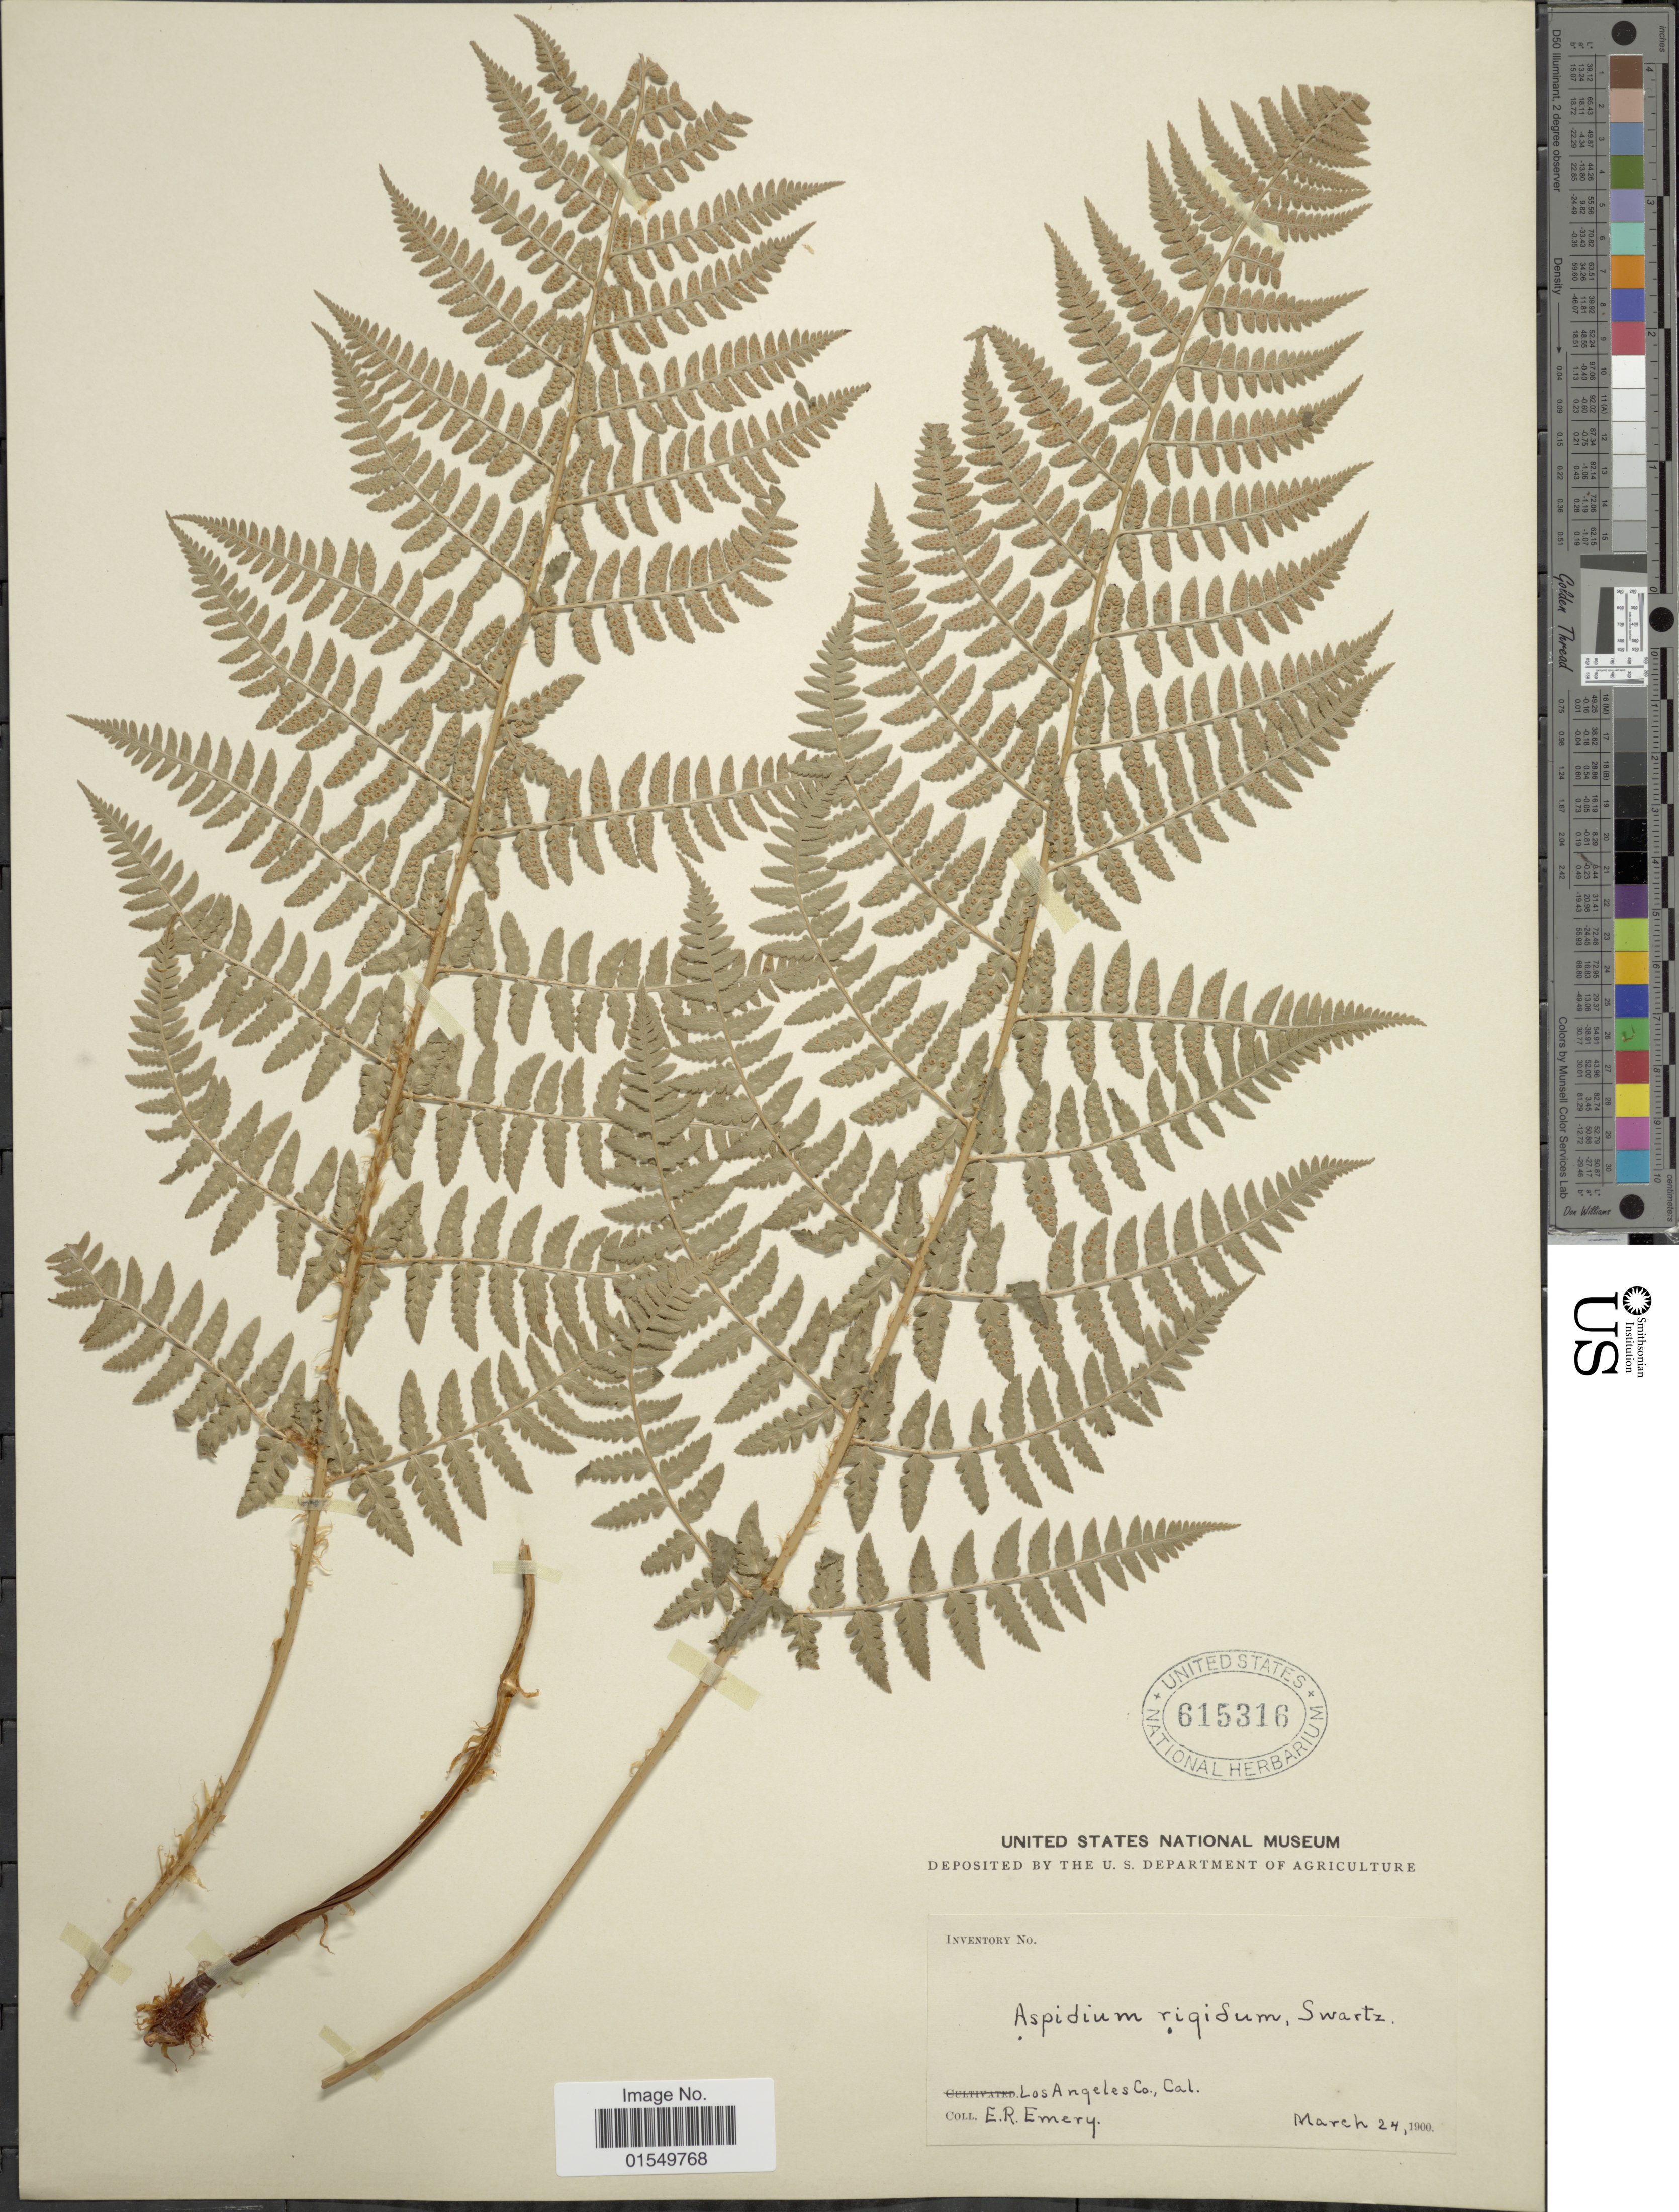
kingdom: Plantae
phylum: Tracheophyta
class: Polypodiopsida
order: Polypodiales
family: Dryopteridaceae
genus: Dryopteris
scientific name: Dryopteris arguta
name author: (Kaulf.) Maxon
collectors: E. Emery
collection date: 1900-03-24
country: United States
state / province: California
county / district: Los Angeles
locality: Los Angeles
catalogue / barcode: US 615316